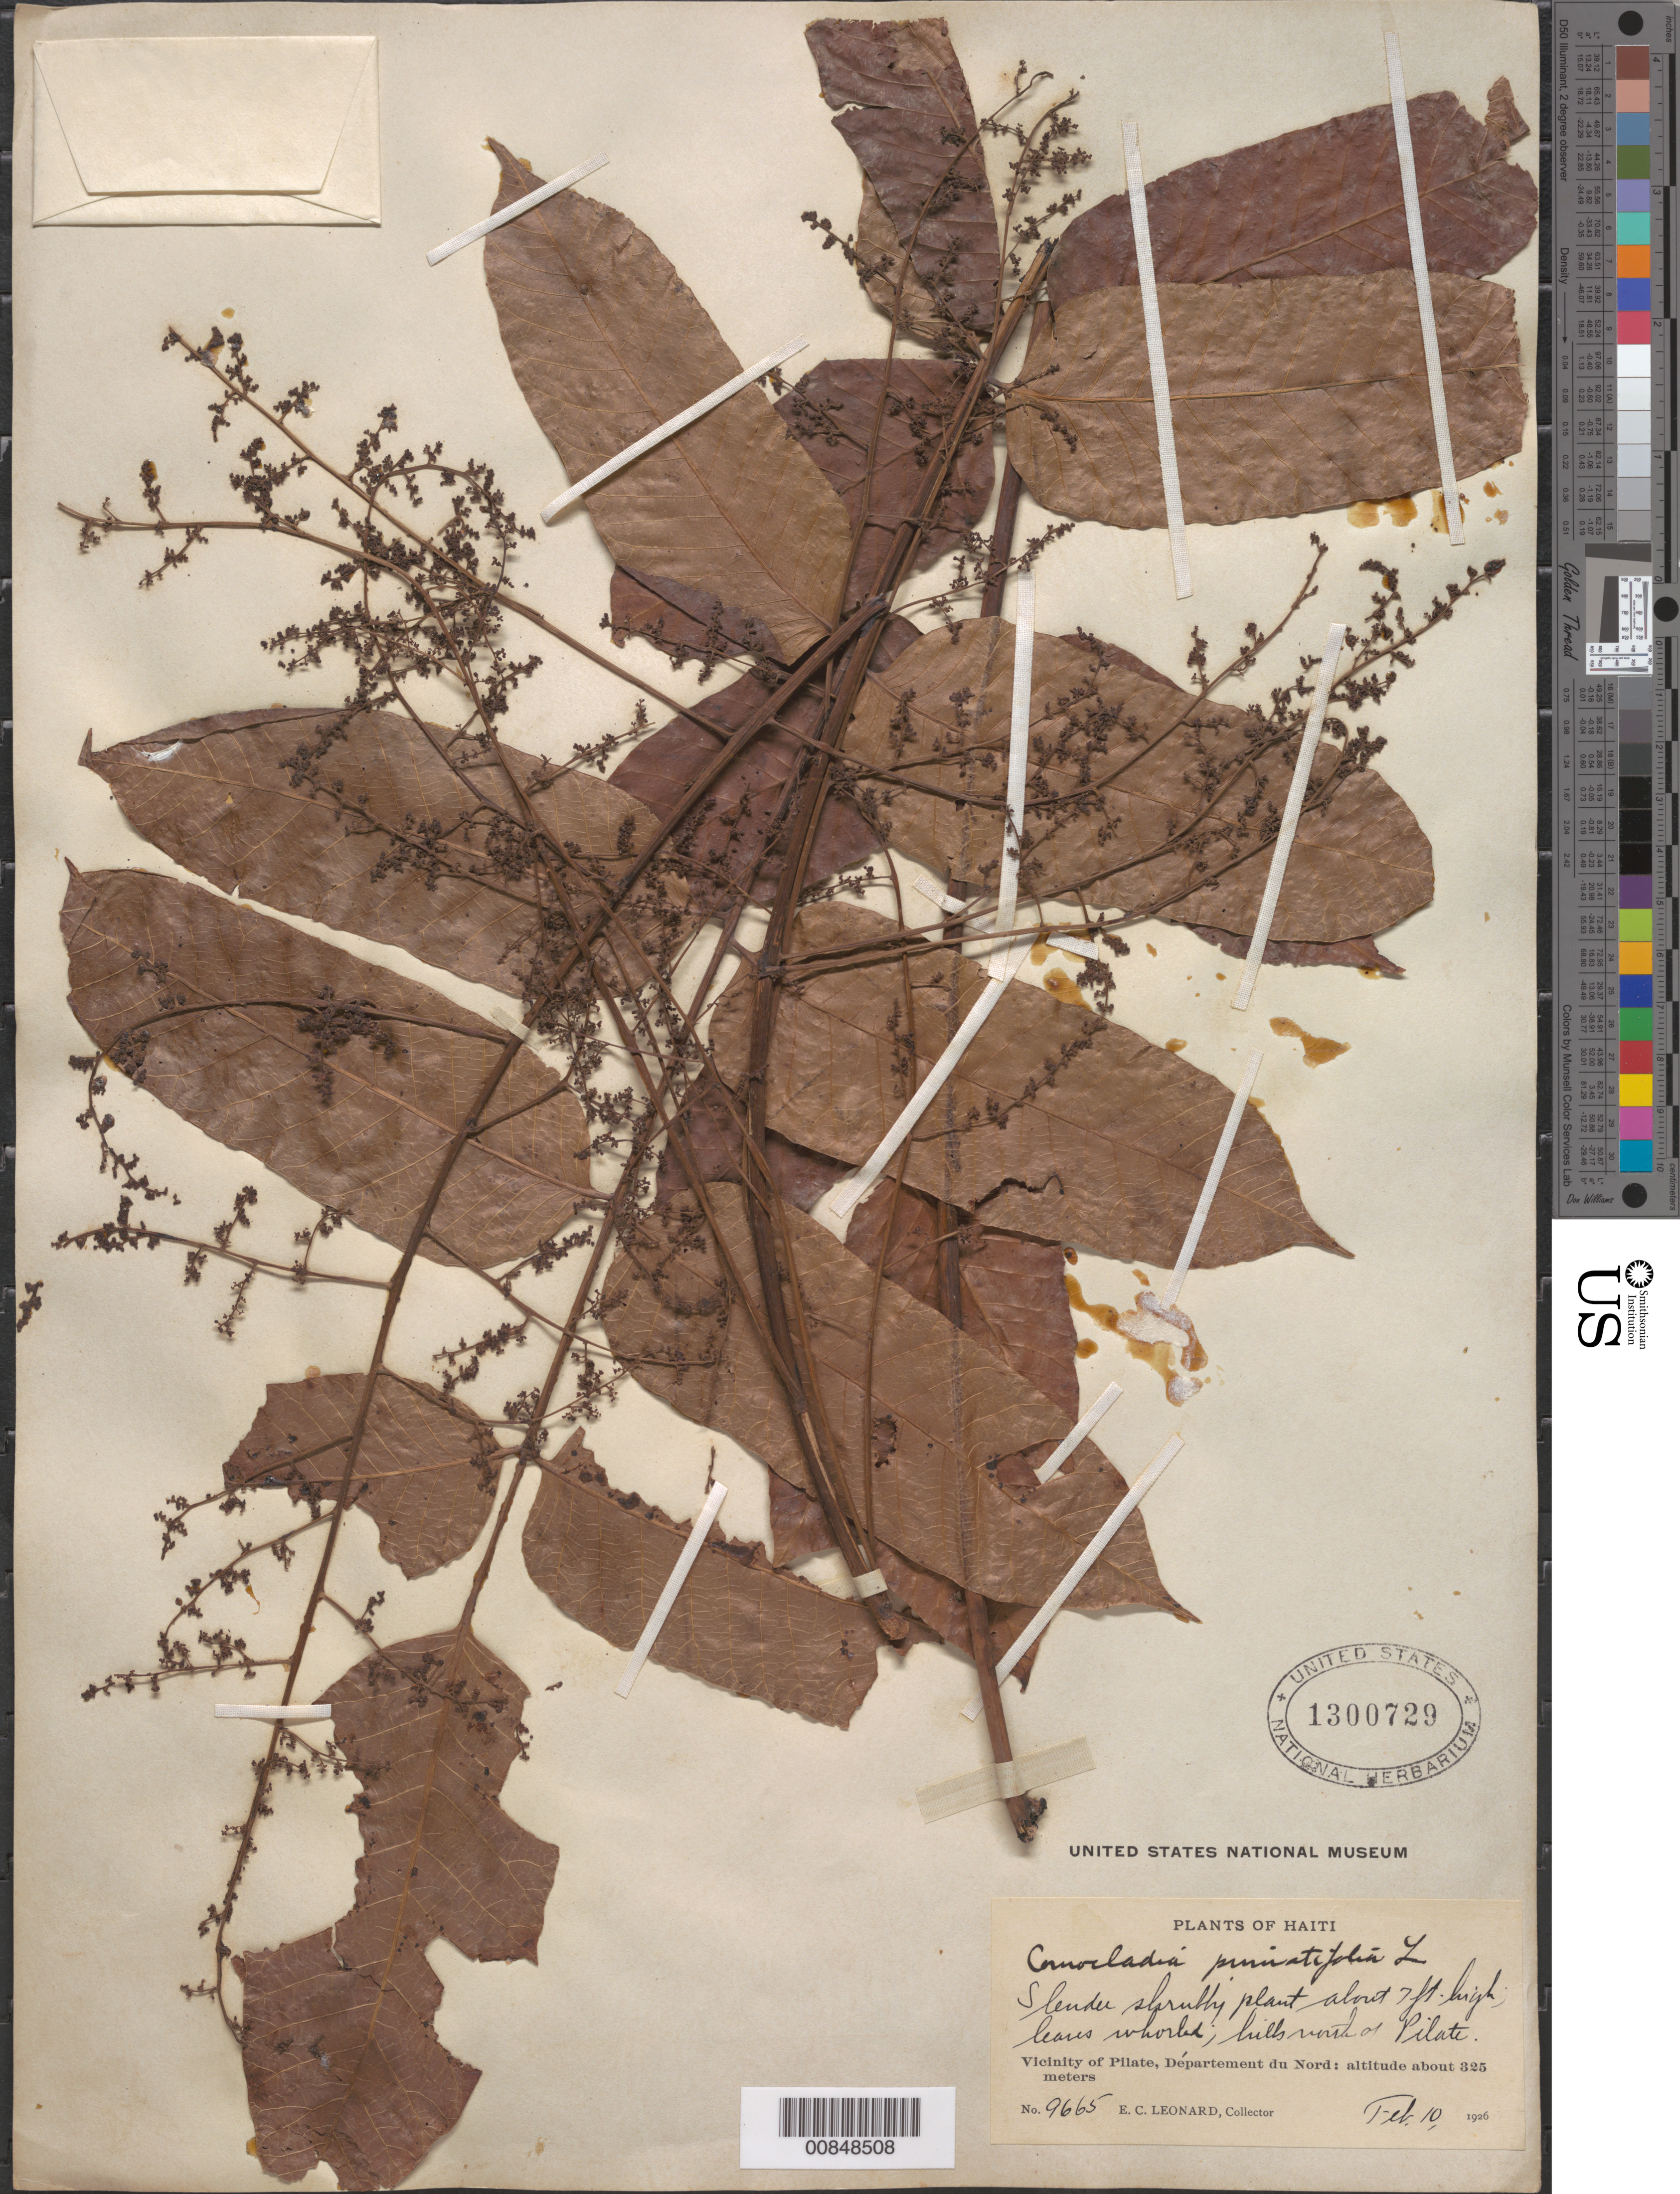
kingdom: Plantae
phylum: Tracheophyta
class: Magnoliopsida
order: Sapindales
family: Anacardiaceae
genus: Comocladia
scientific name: Comocladia pinnatifolia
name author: L.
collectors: E. C. Leonard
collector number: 9665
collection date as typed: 10 Feb 1926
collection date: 1926-02-10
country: Haiti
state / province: Nord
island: Hispaniola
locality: Vicinity of Pilate, N of town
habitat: Hills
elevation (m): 325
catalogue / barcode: US 1300729